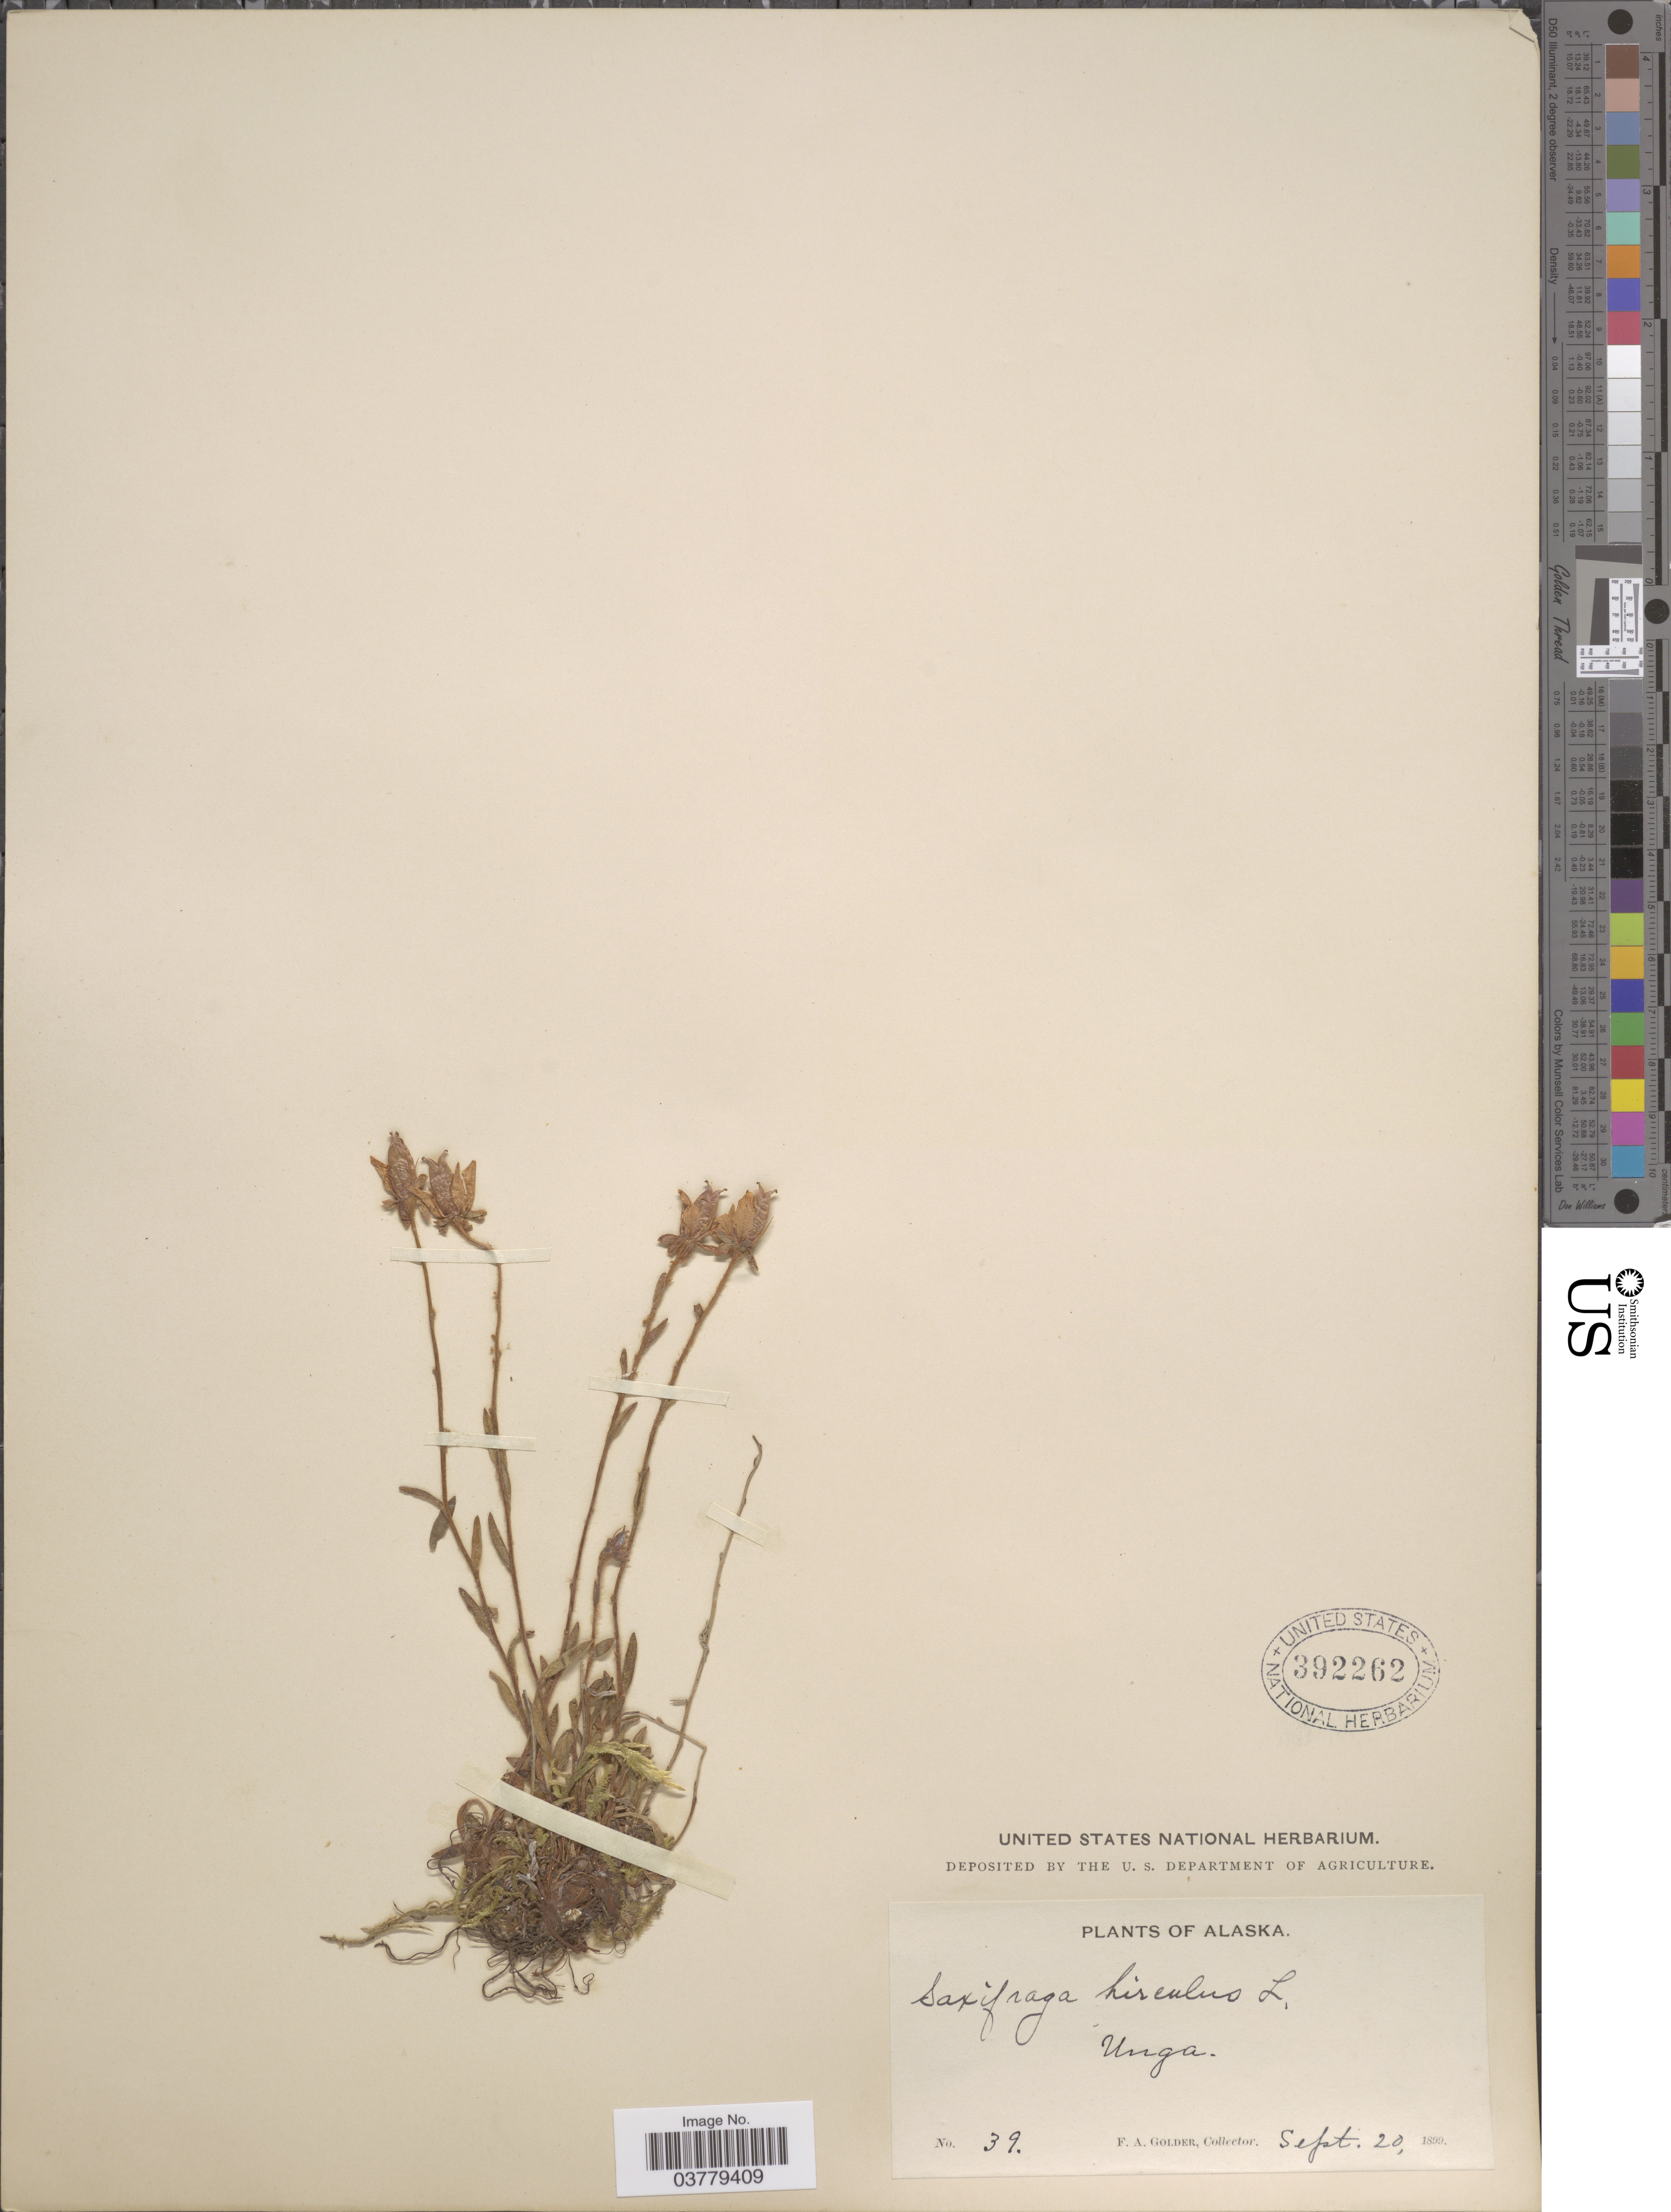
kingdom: Plantae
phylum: Tracheophyta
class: Magnoliopsida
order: Saxifragales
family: Saxifragaceae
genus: Saxifraga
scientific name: Saxifraga hirculus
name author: L.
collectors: F. Golder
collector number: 39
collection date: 1899-09-20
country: United States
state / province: Alaska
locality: Unga.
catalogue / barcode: US 392262